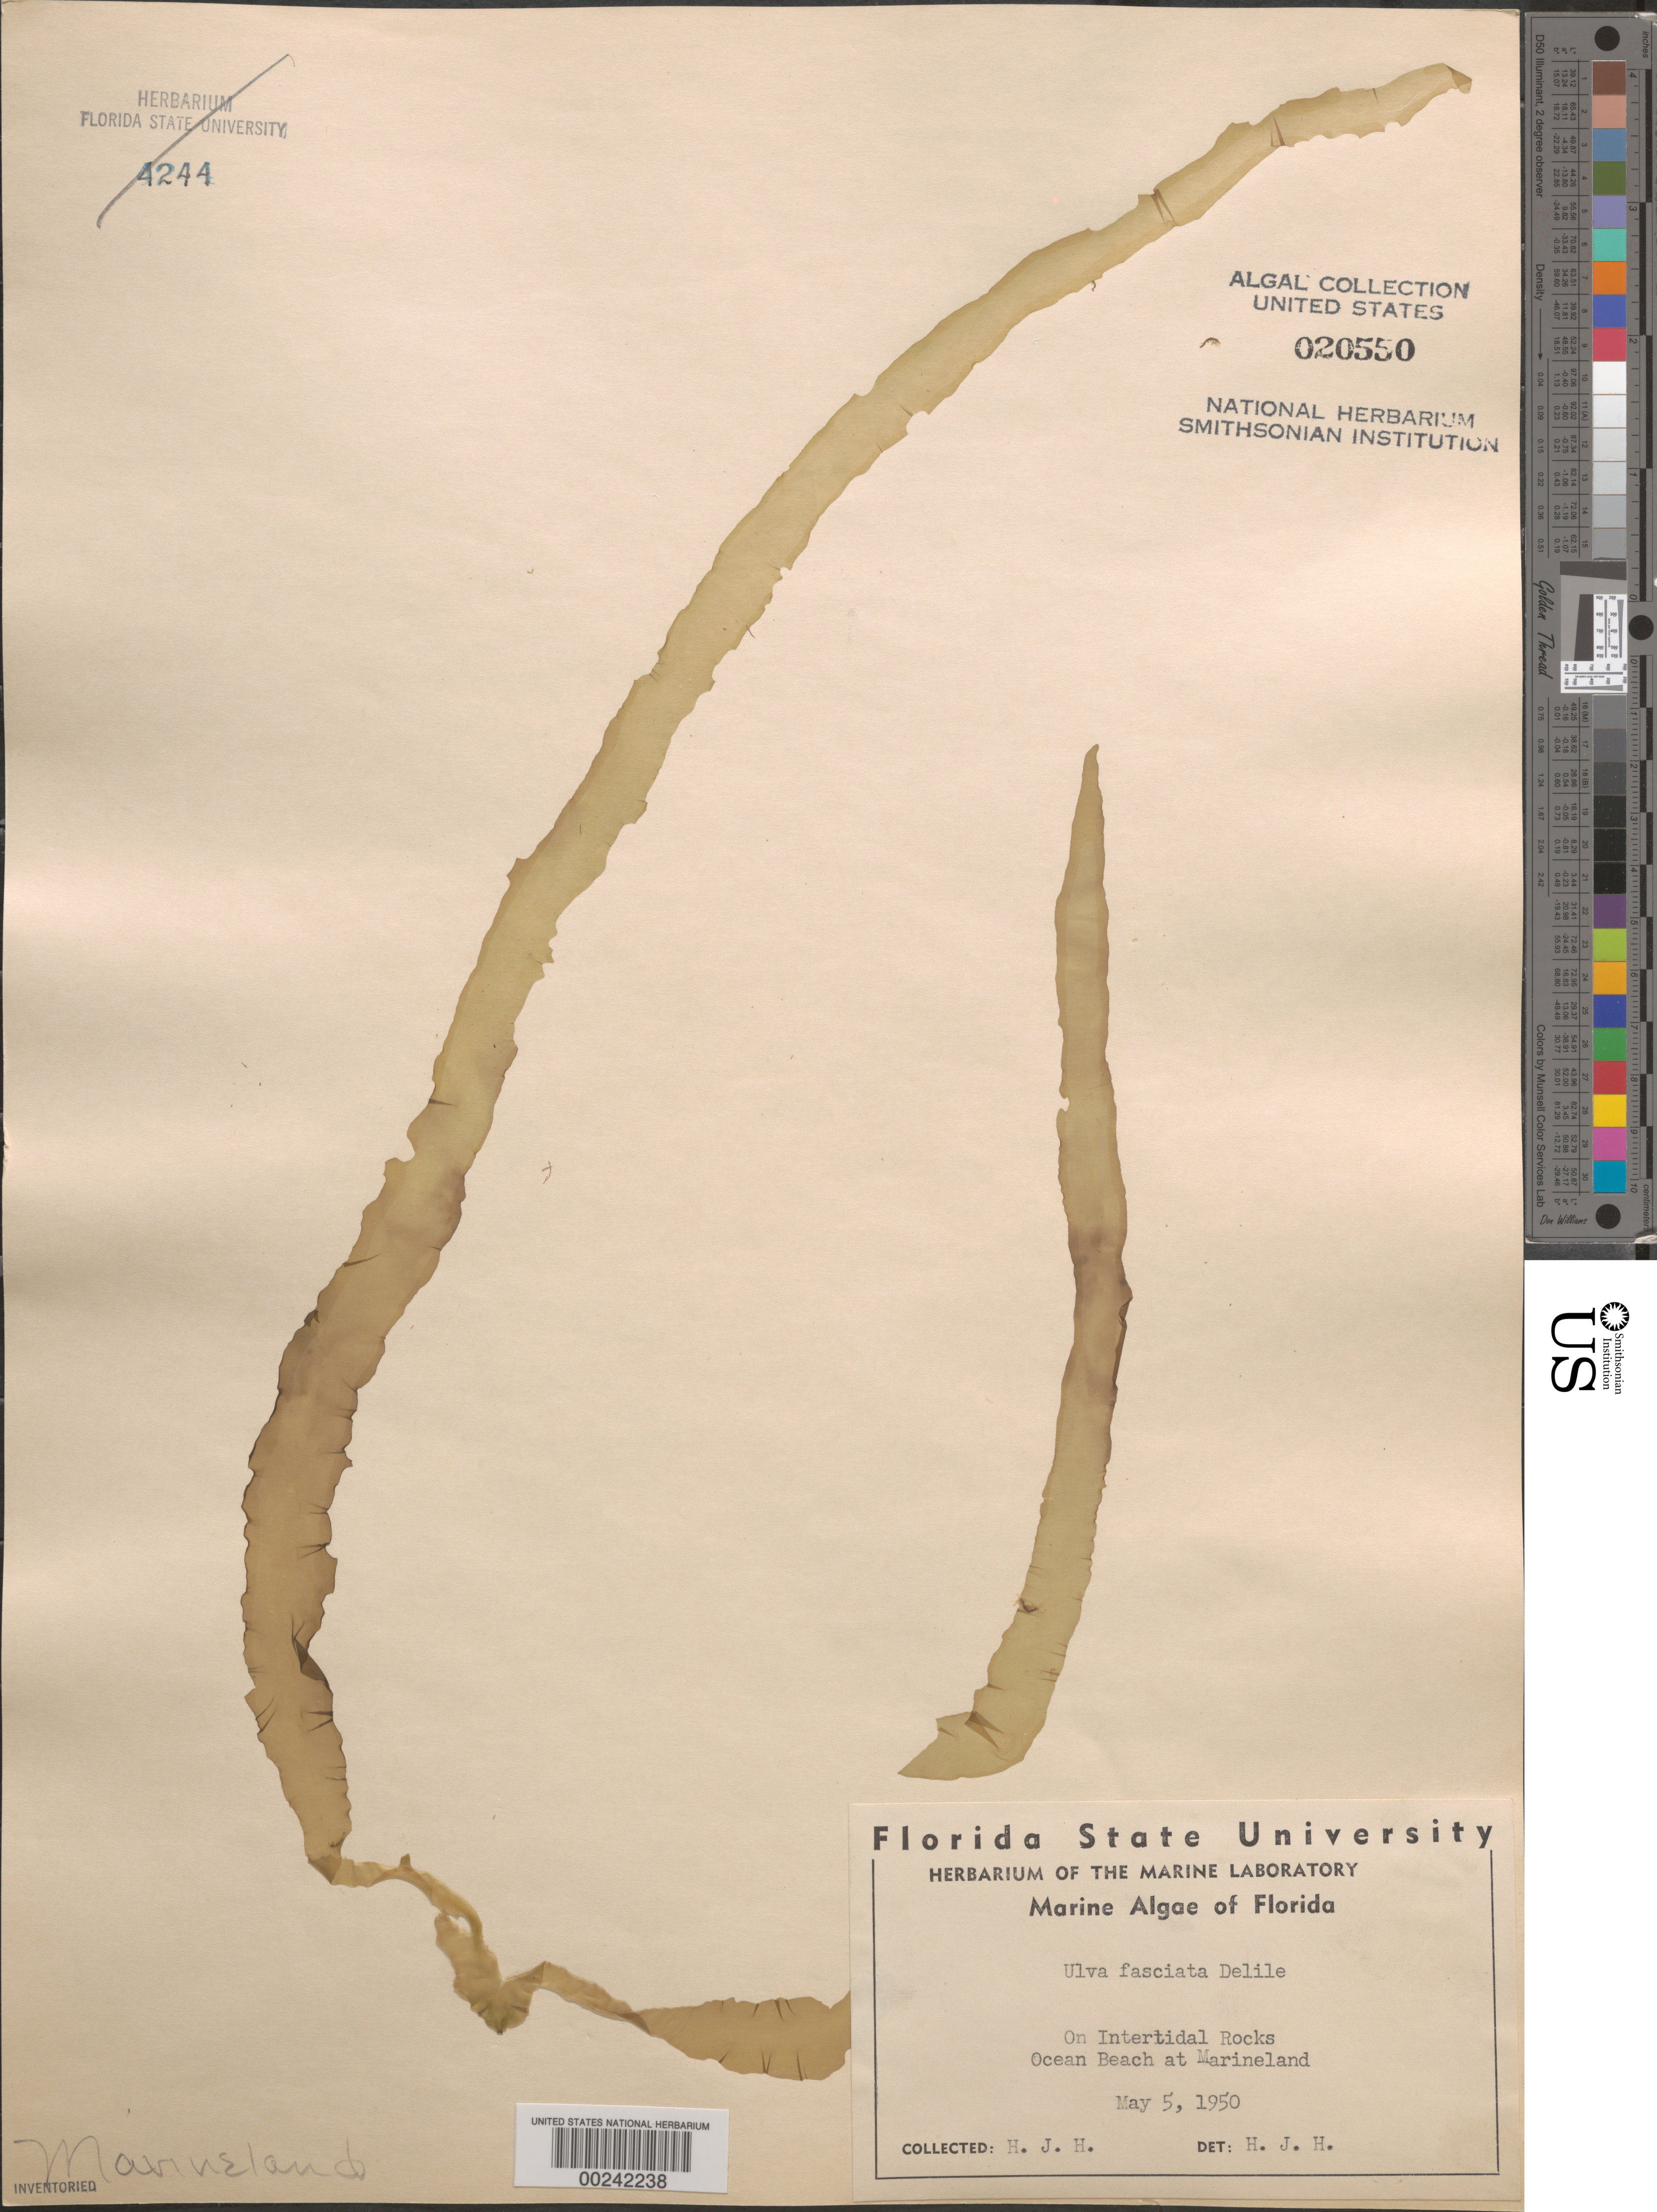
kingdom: Plantae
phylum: Chlorophyta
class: Ulvophyceae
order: Ulvales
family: Ulvaceae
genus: Ulva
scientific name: Ulva lactuca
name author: L.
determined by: Algae name updating Project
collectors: H. J. Humm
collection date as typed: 05 May 1950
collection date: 1950-05-05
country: United States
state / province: Florida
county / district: Flagler County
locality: Marineland ocean beach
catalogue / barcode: US 20550